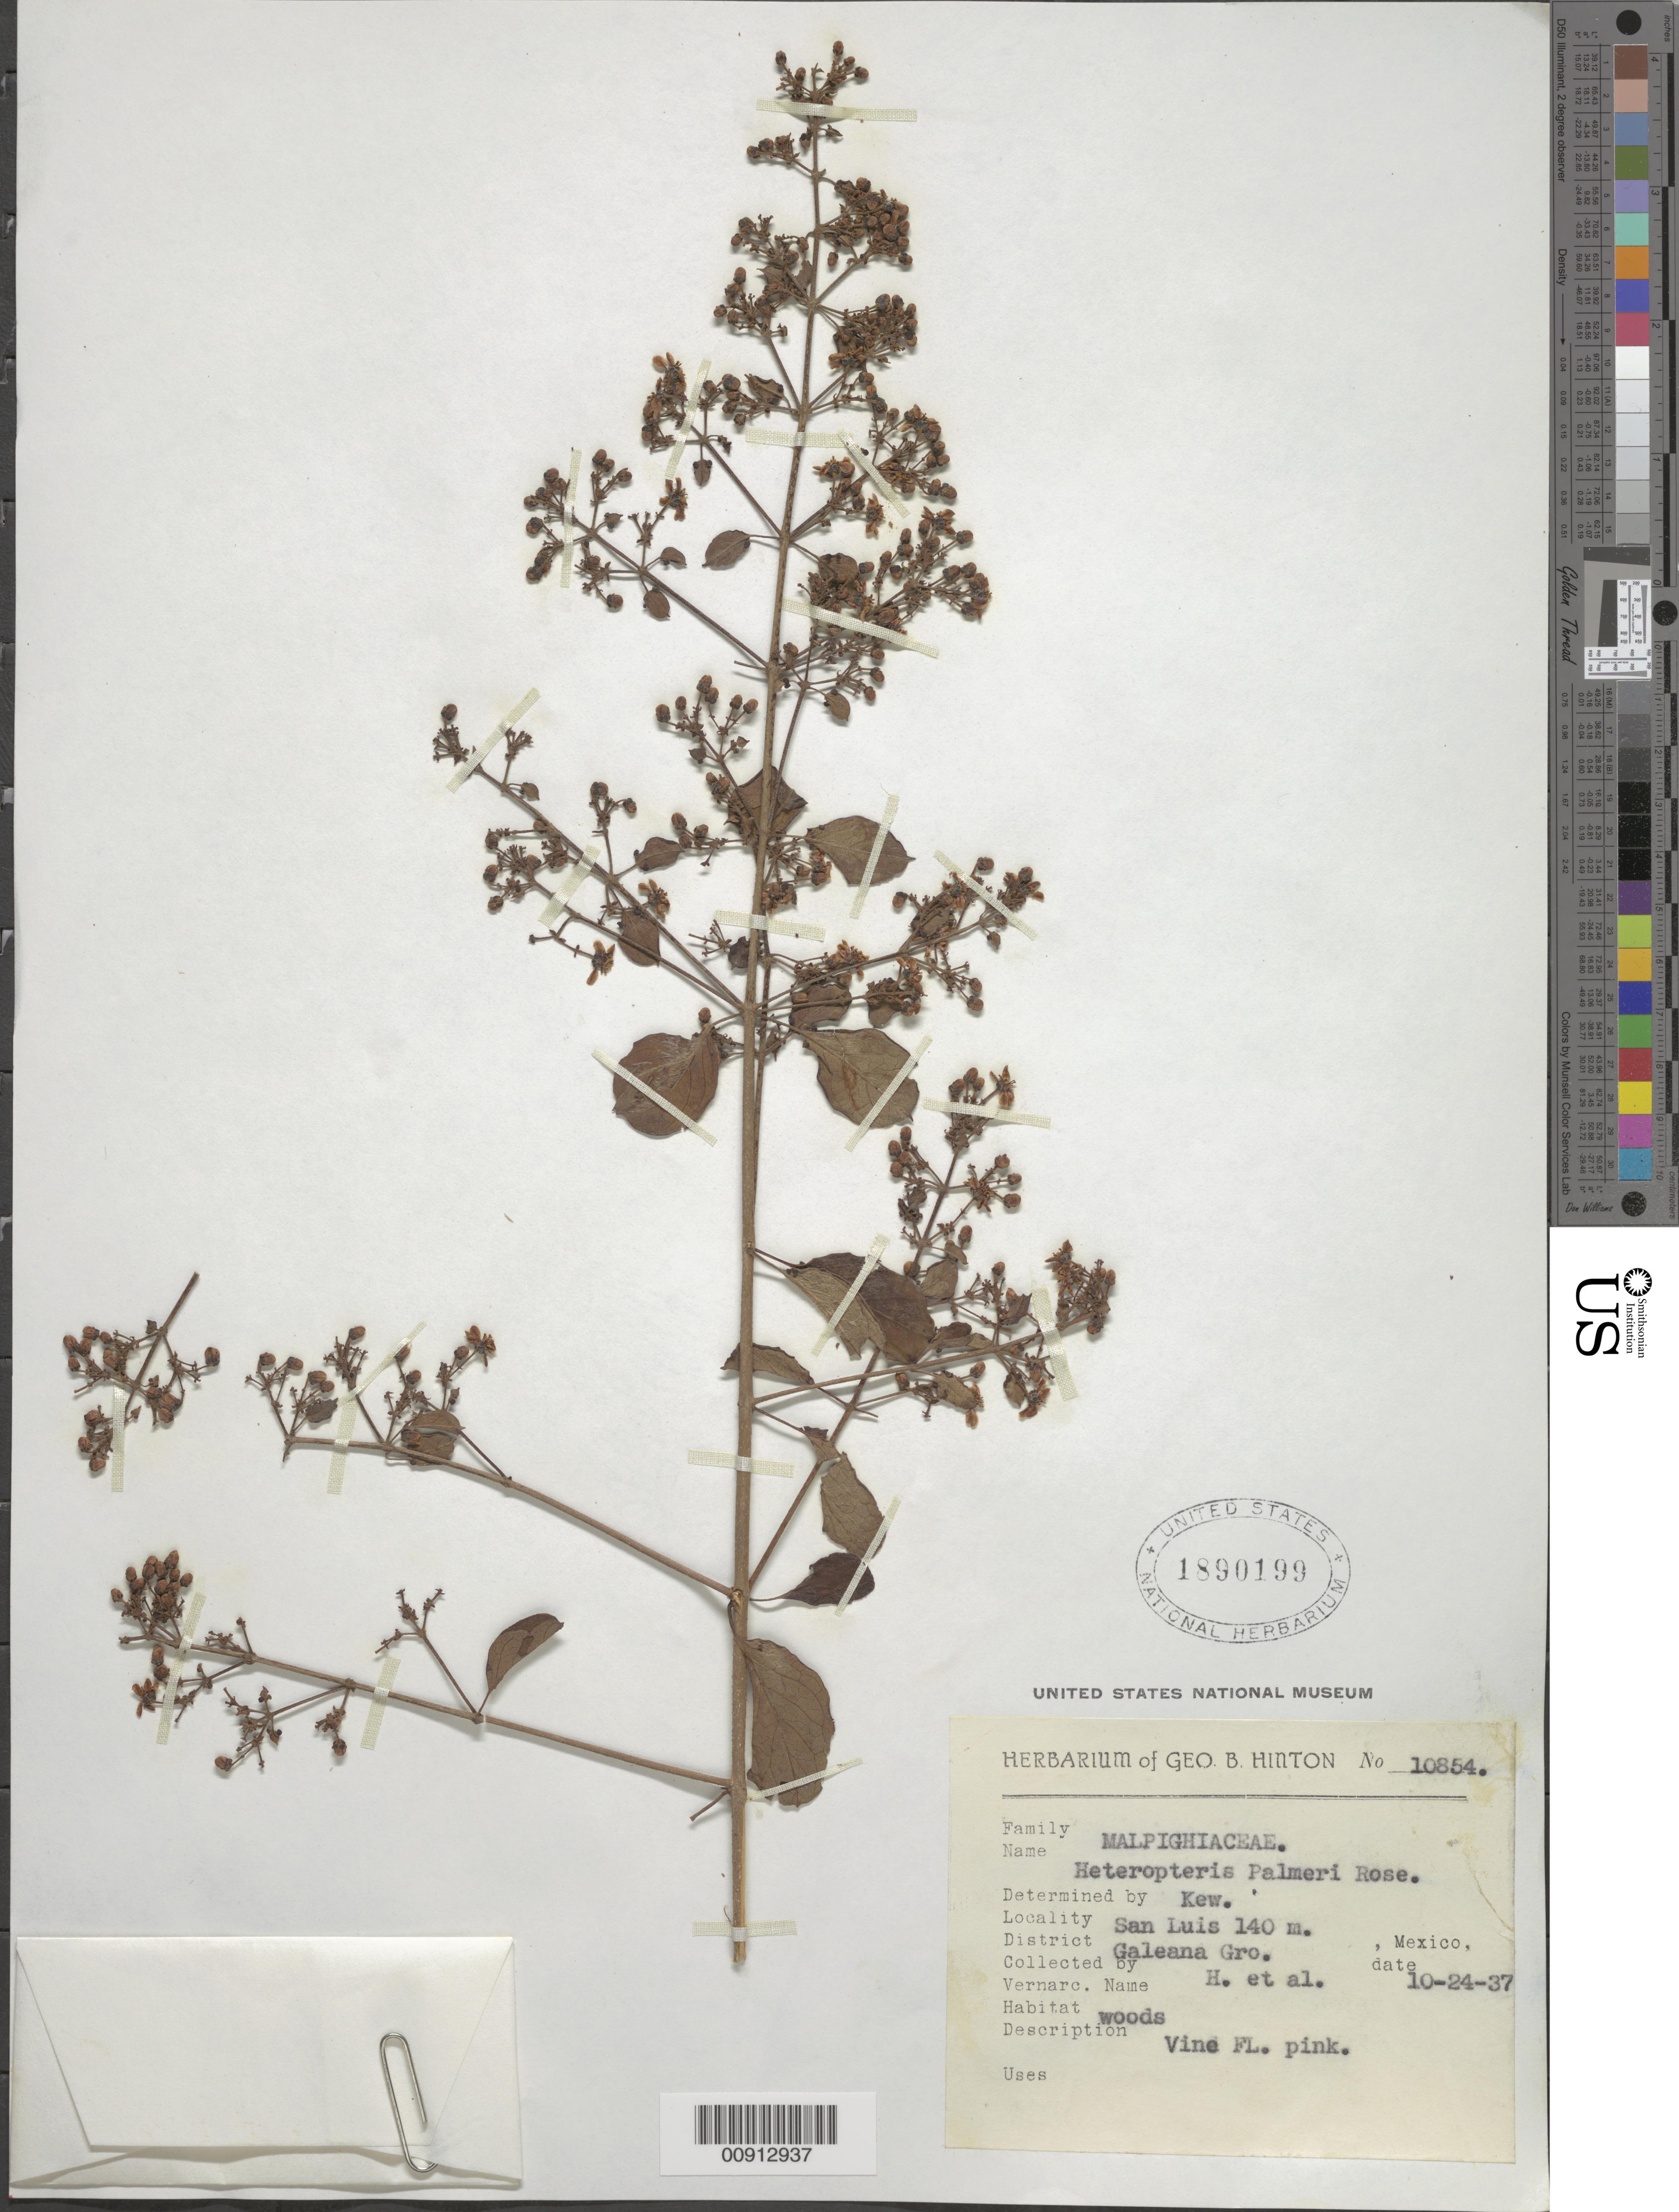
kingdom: Plantae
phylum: Tracheophyta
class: Magnoliopsida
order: Malpighiales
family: Malpighiaceae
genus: Heteropterys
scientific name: Heteropterys palmeri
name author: Rose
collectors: G. B. Hinton & et al.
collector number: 10854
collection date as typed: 24 Oct 1937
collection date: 1937-10-24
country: Mexico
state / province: Guerrero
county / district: Galeana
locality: San Luis, District Galeana, Guerrero.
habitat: Woods.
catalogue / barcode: US 1890199